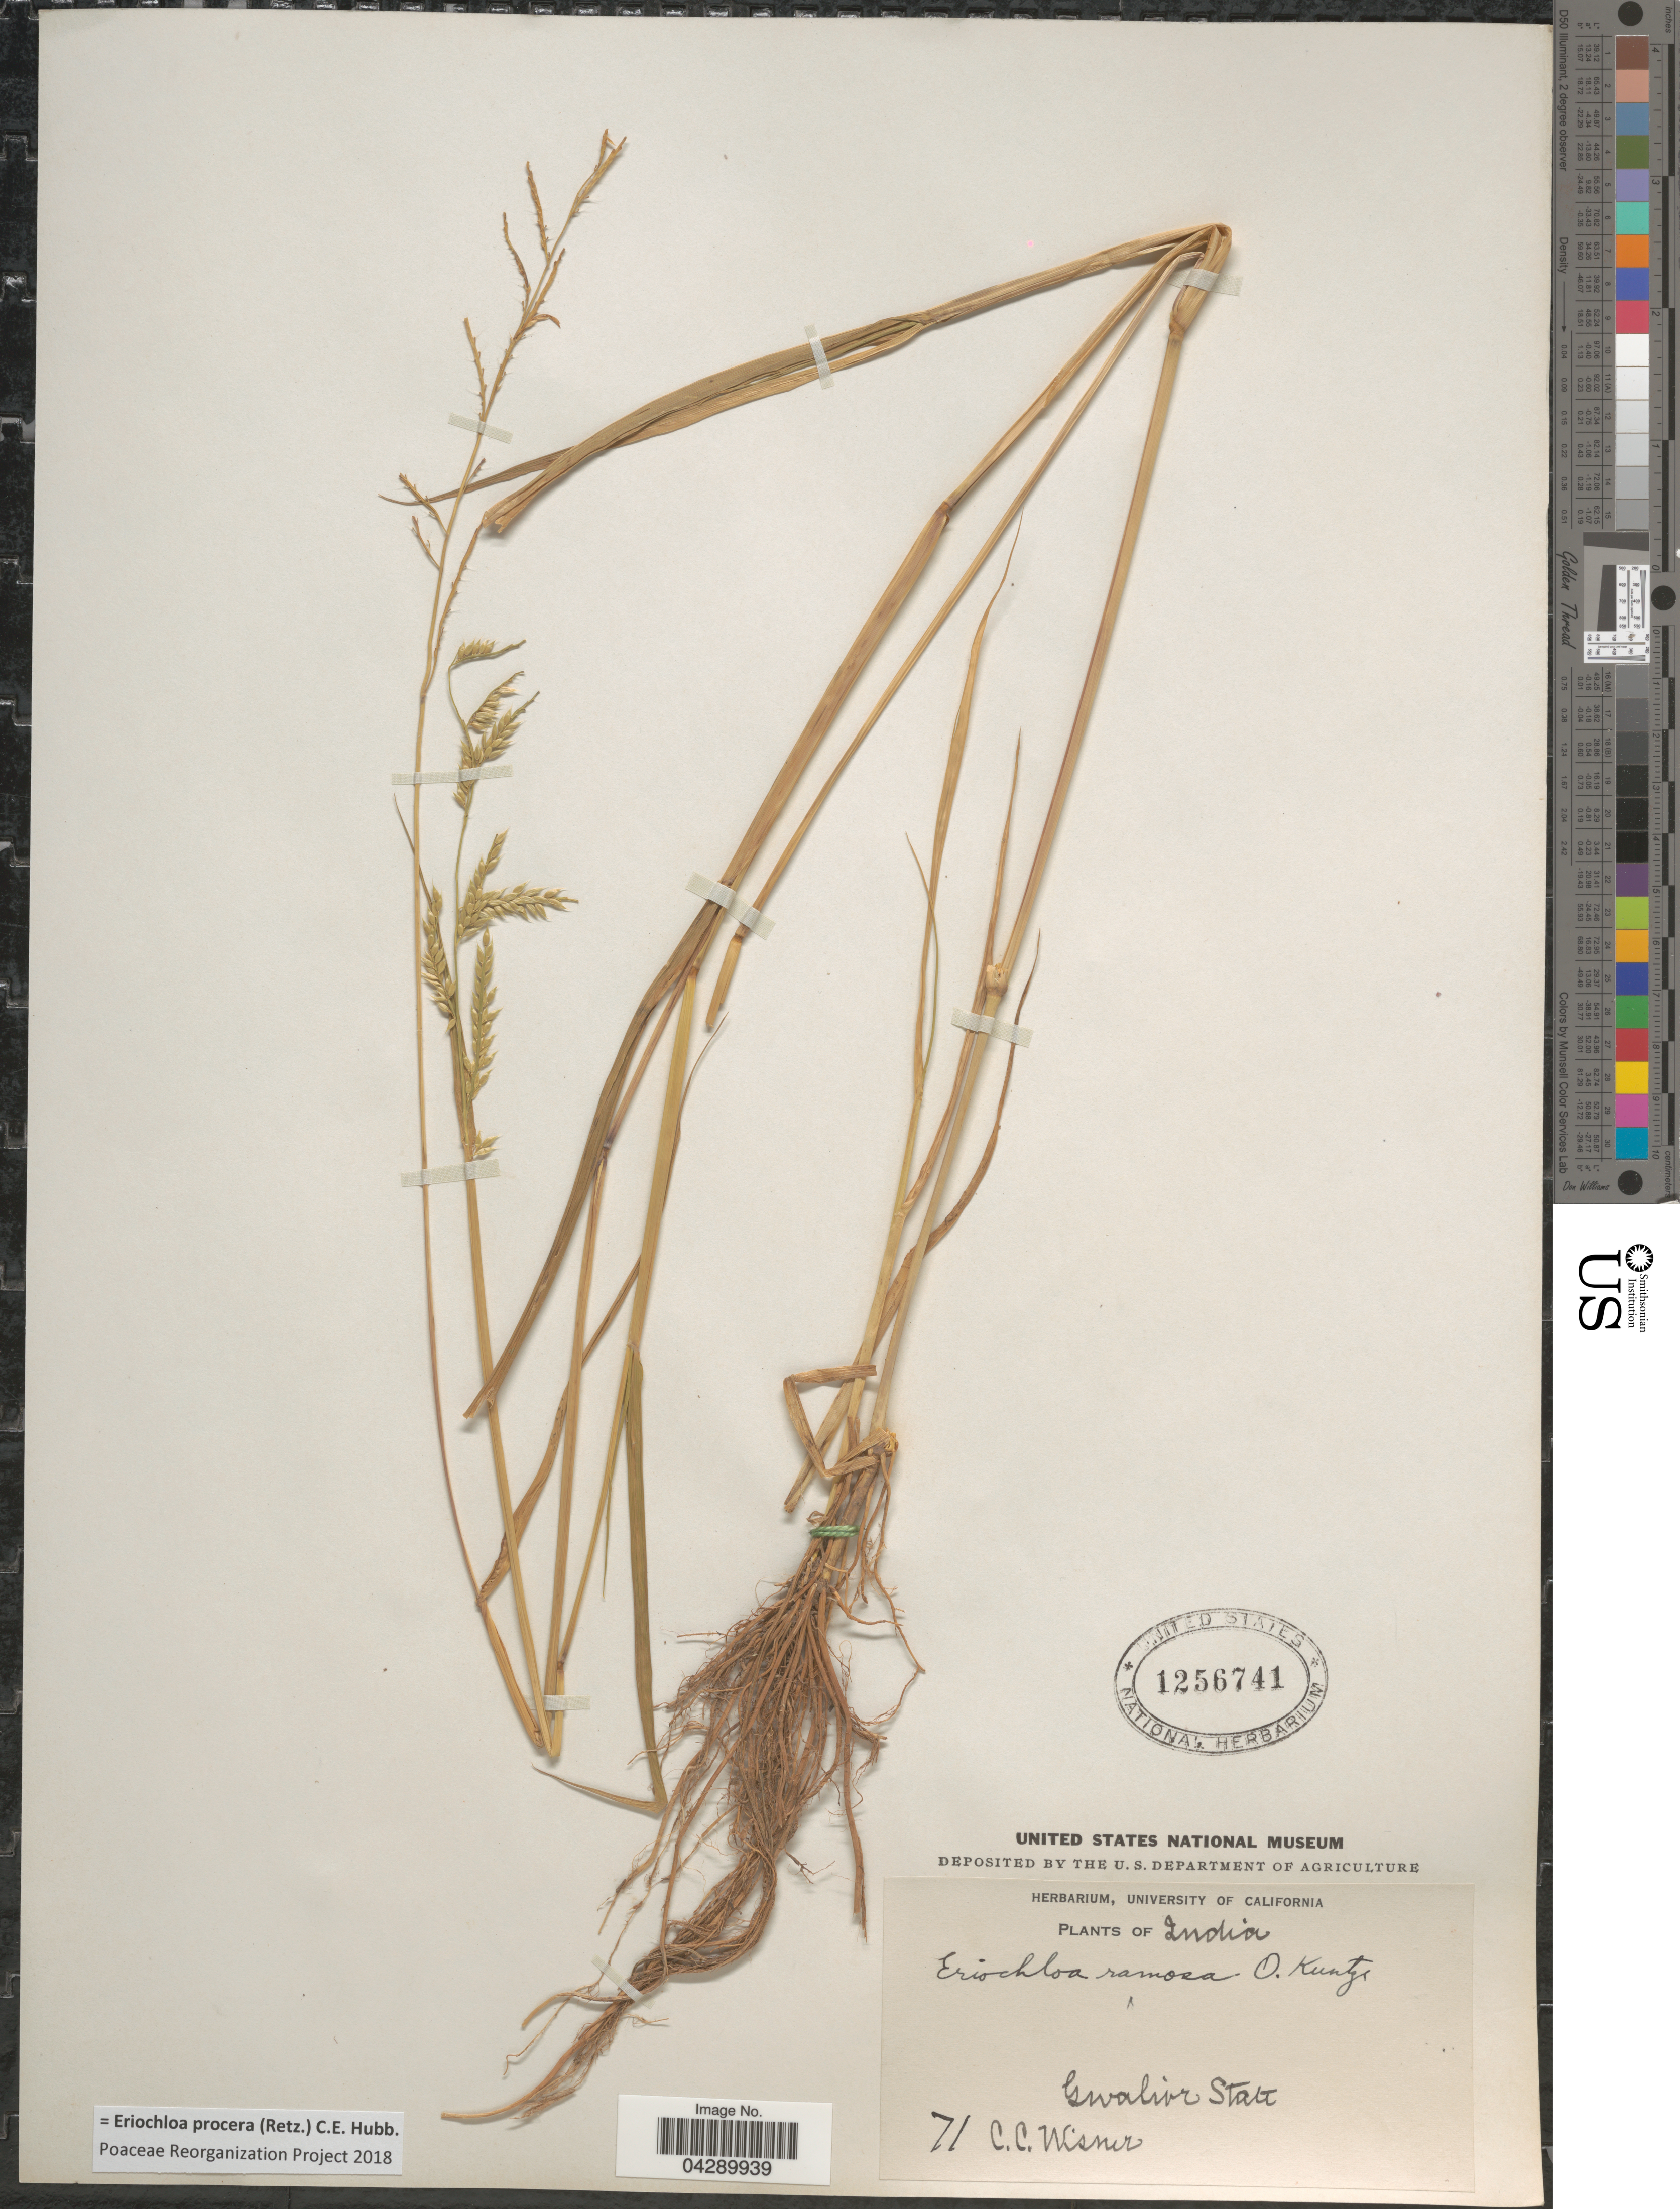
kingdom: Plantae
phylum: Tracheophyta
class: Liliopsida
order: Poales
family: Poaceae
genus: Eriochloa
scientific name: Eriochloa procera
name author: (Retz.) C.E. Hubb.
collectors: C. Wisner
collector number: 71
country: India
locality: Gwalior State.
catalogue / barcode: US 1256741